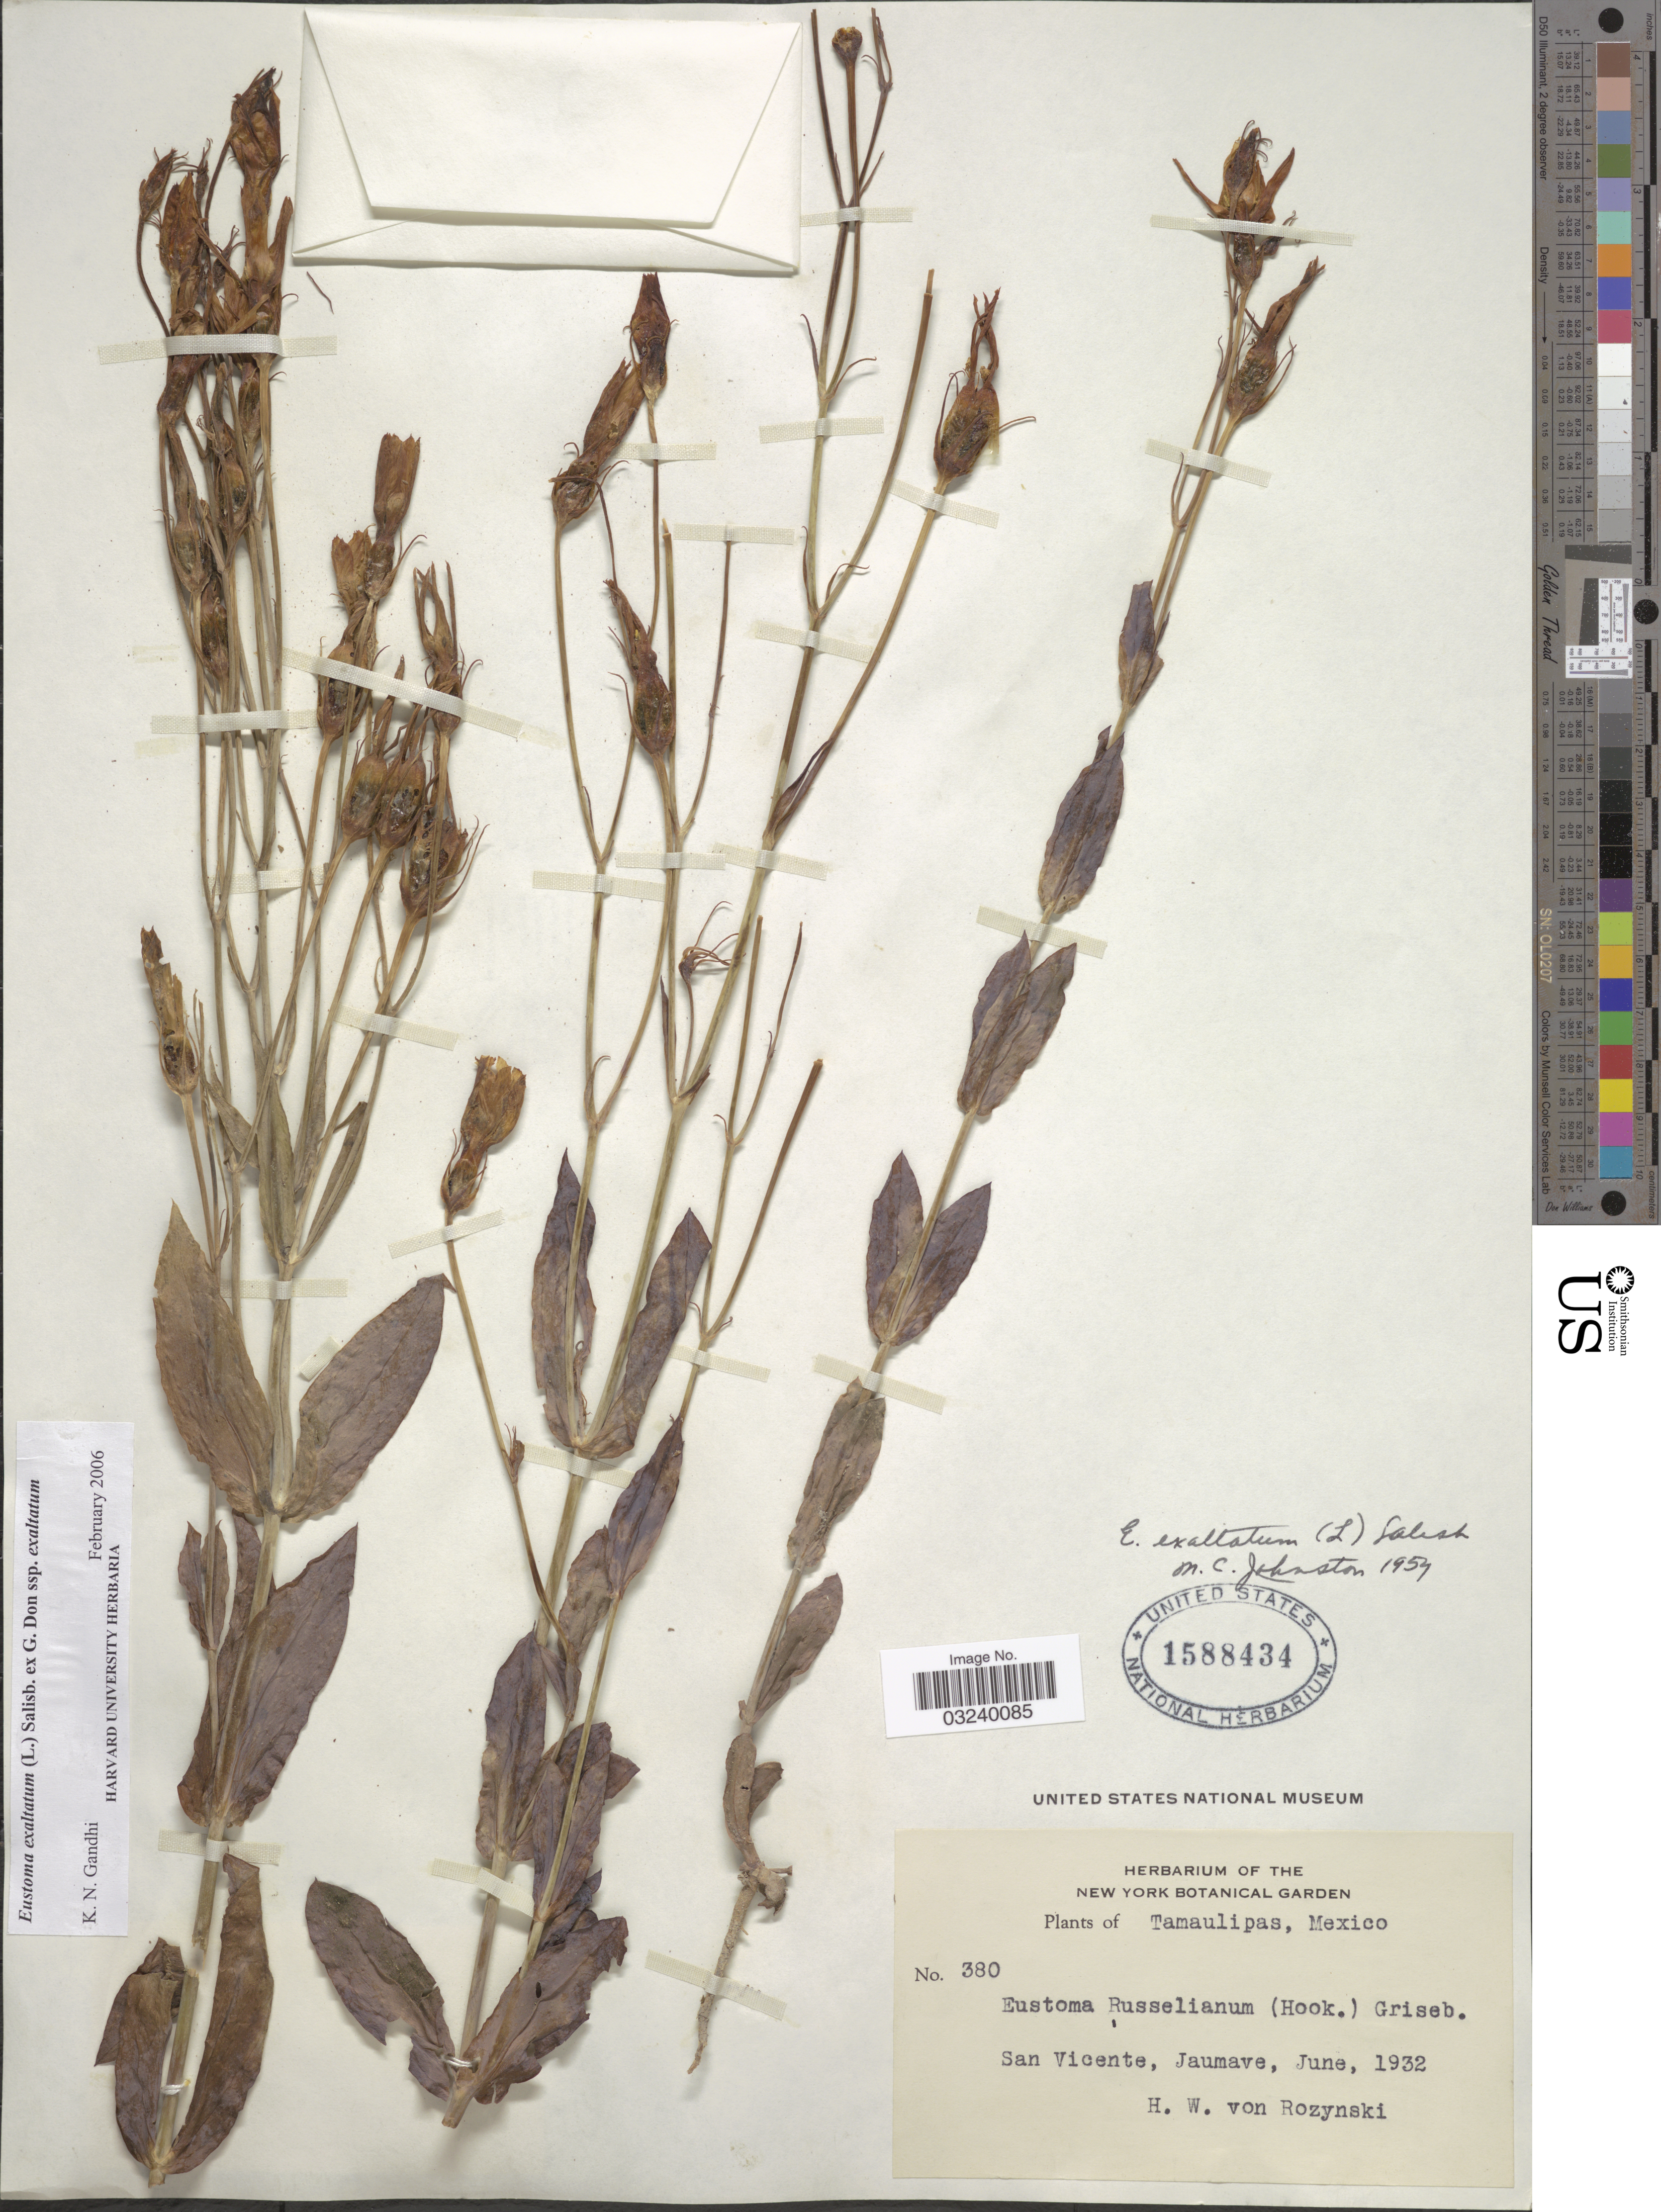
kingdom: Plantae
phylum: Tracheophyta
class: Magnoliopsida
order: Gentianales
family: Gentianaceae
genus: Eustoma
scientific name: Eustoma exaltatum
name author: (L.) Salisb. ex Don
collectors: Rozynski, H. W. von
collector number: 380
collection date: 1932-06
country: Mexico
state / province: Tamaulipas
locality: San Vicente, Jaumave.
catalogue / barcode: US 1588434